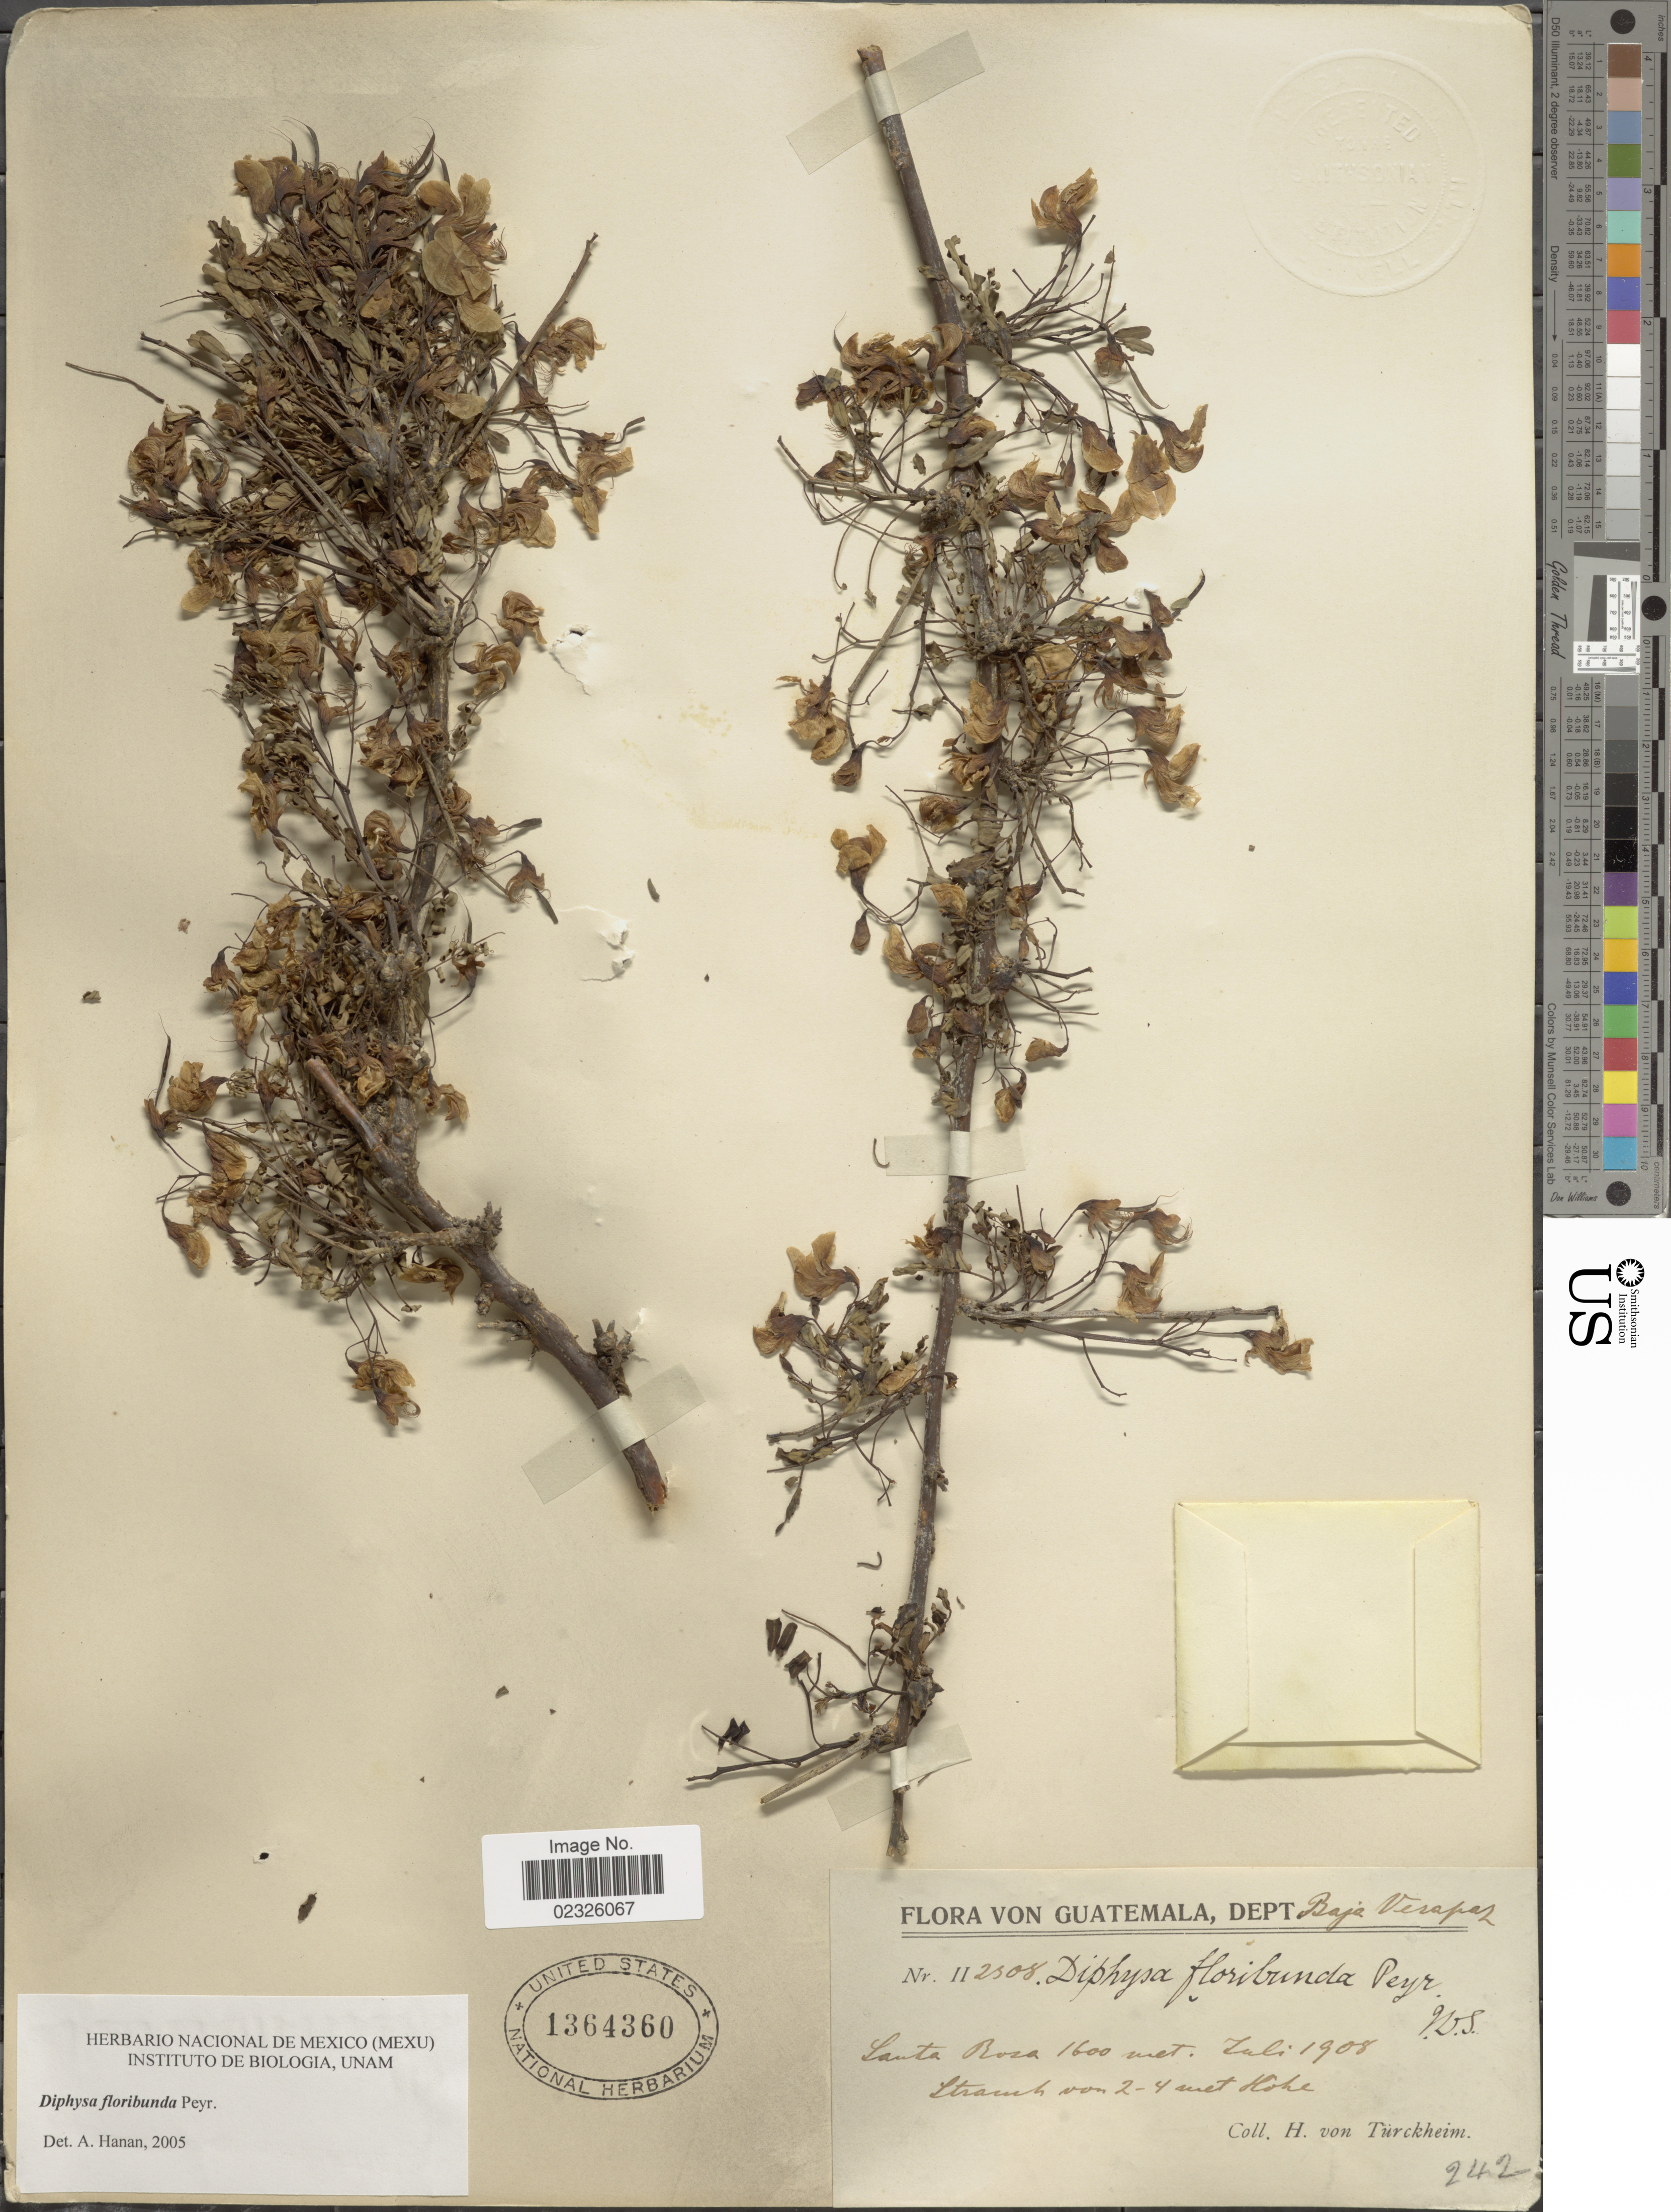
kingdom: Plantae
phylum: Tracheophyta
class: Magnoliopsida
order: Fabales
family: Fabaceae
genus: Diphysa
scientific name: Diphysa floribunda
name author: Peyr.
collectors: H. von Türckheim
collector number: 2308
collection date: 1908-07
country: Guatemala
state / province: Baja Verapaz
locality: Dept. Baja Verapaz, Santa Rosa, Stranch von 2-4 met Hohe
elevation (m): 1600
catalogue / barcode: US 1364360